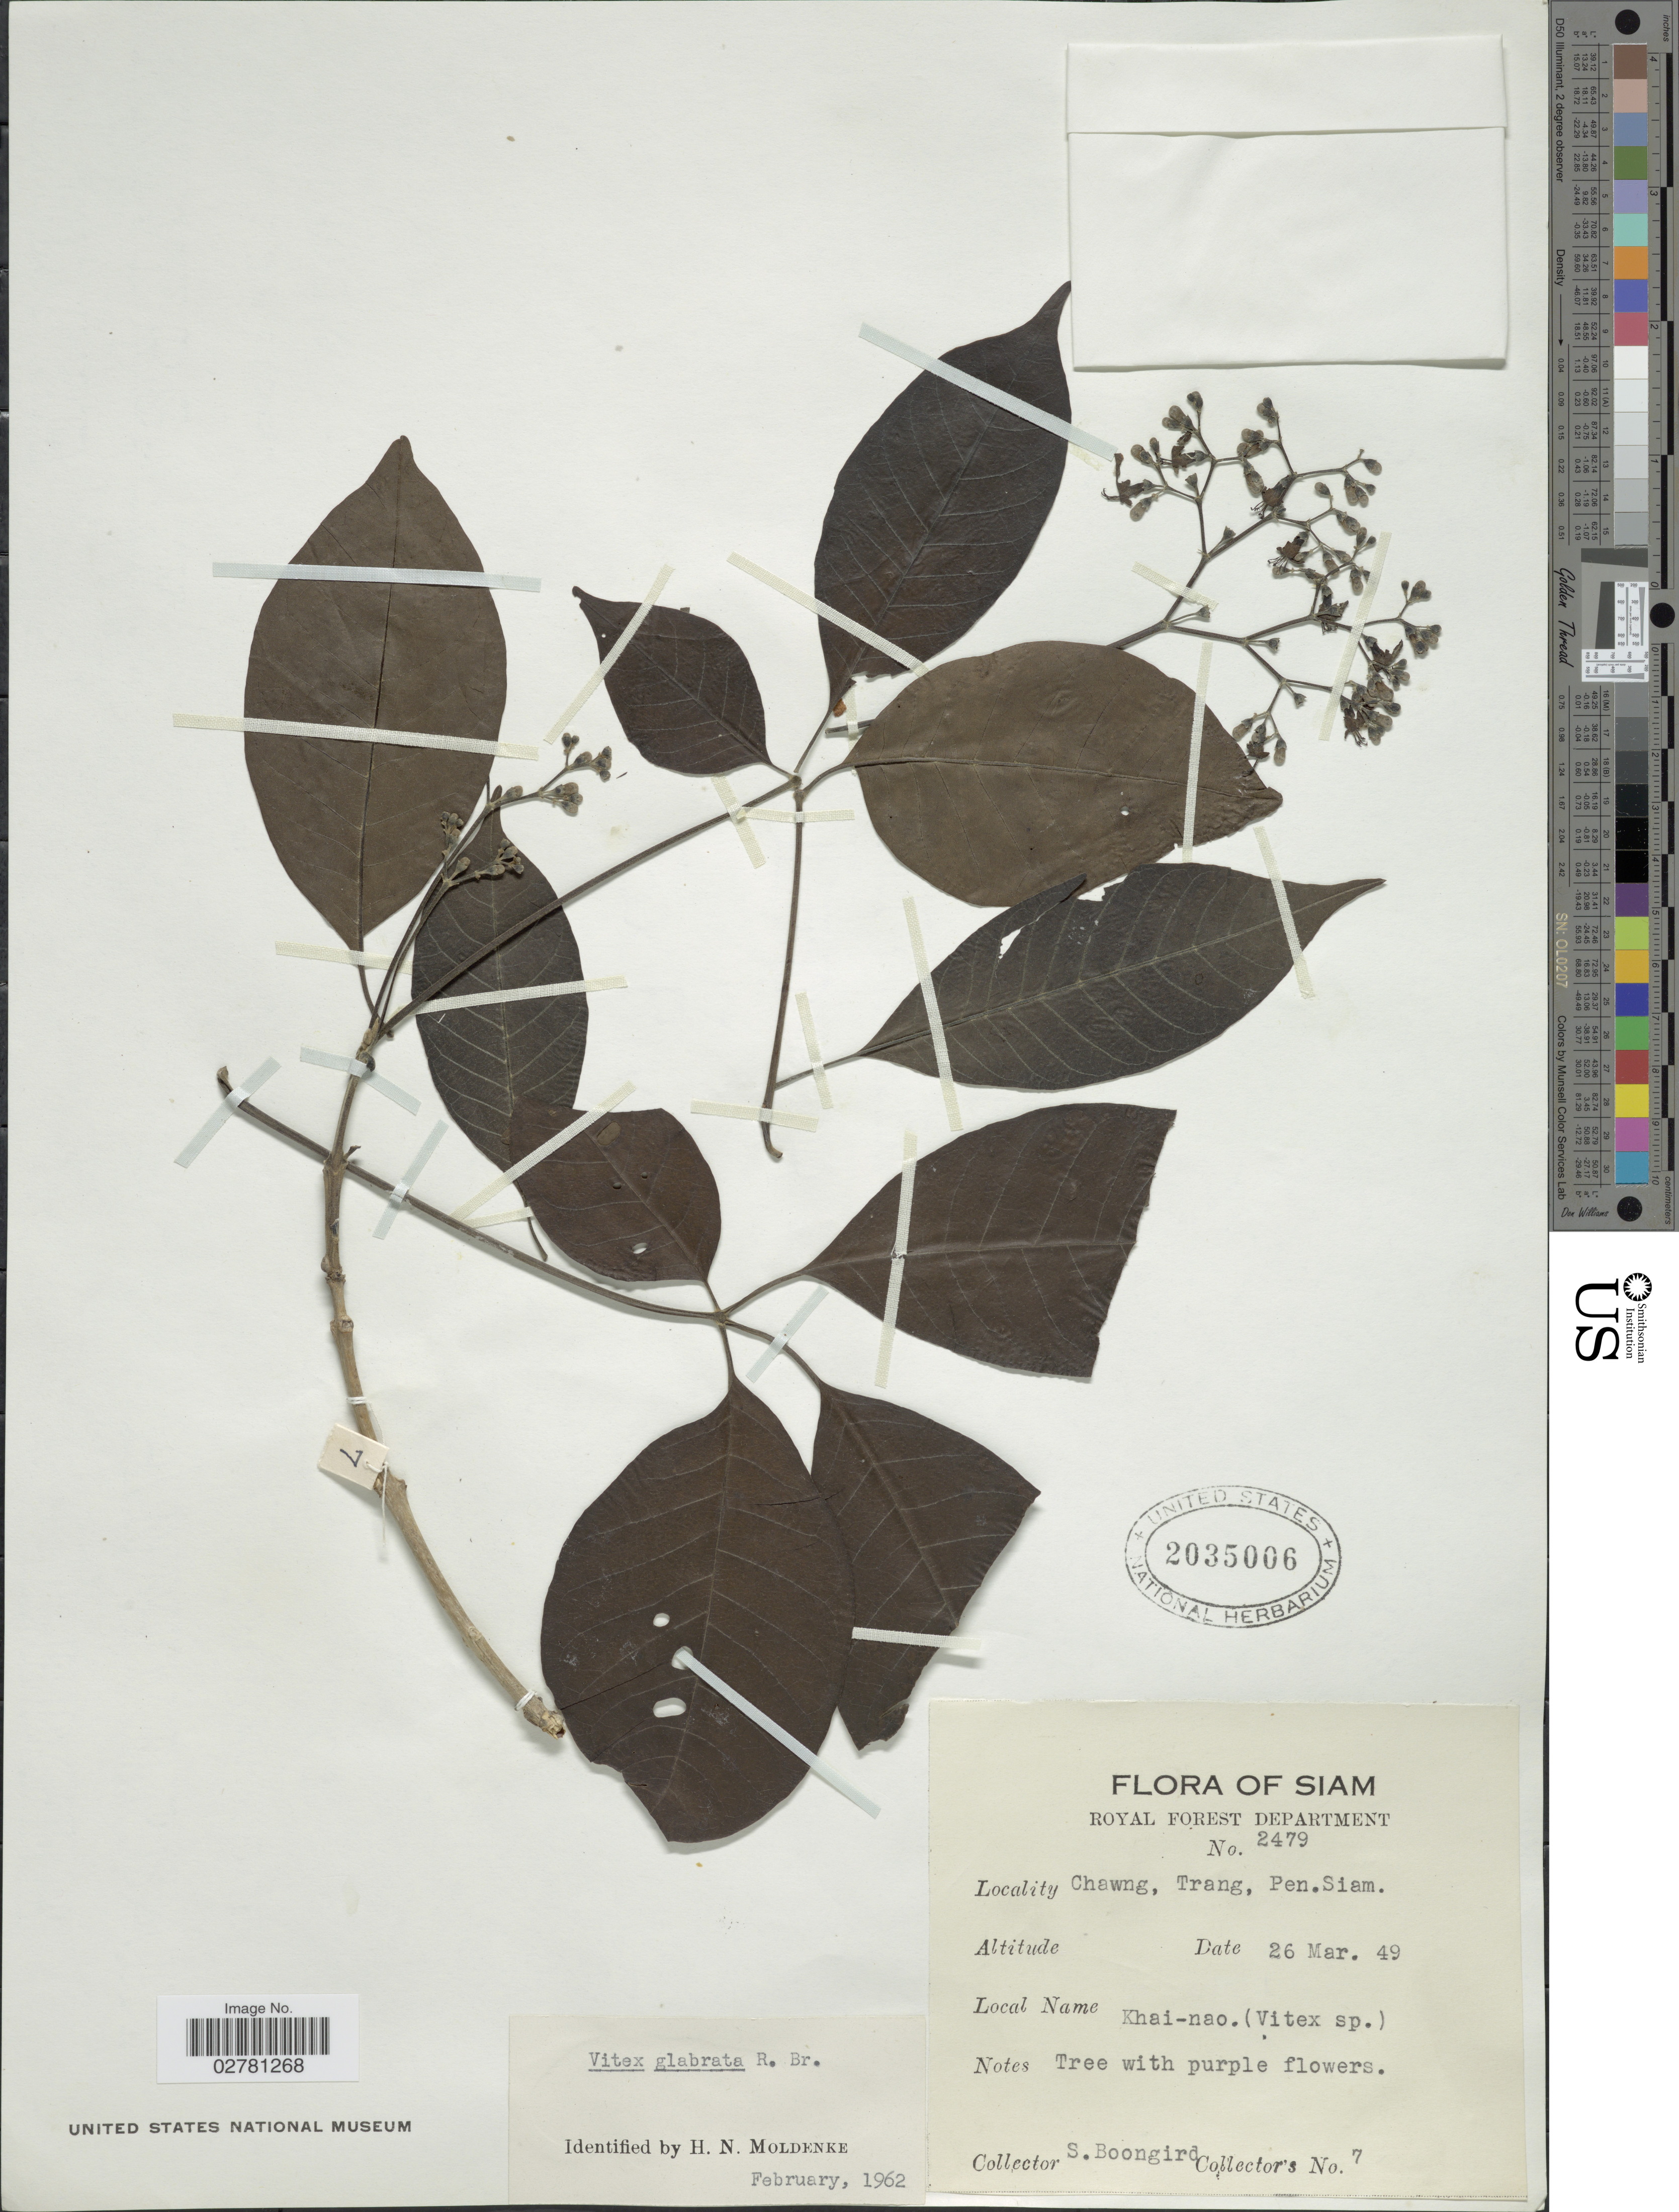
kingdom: Plantae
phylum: Tracheophyta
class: Magnoliopsida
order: Lamiales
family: Lamiaceae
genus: Vitex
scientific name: Vitex glabrata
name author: R. Br.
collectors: S. Boongird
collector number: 7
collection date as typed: Transcribed d/m/y: 26/3/49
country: Thailand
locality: Siam. Chawng, Trang, Pen.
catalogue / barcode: US 2035006